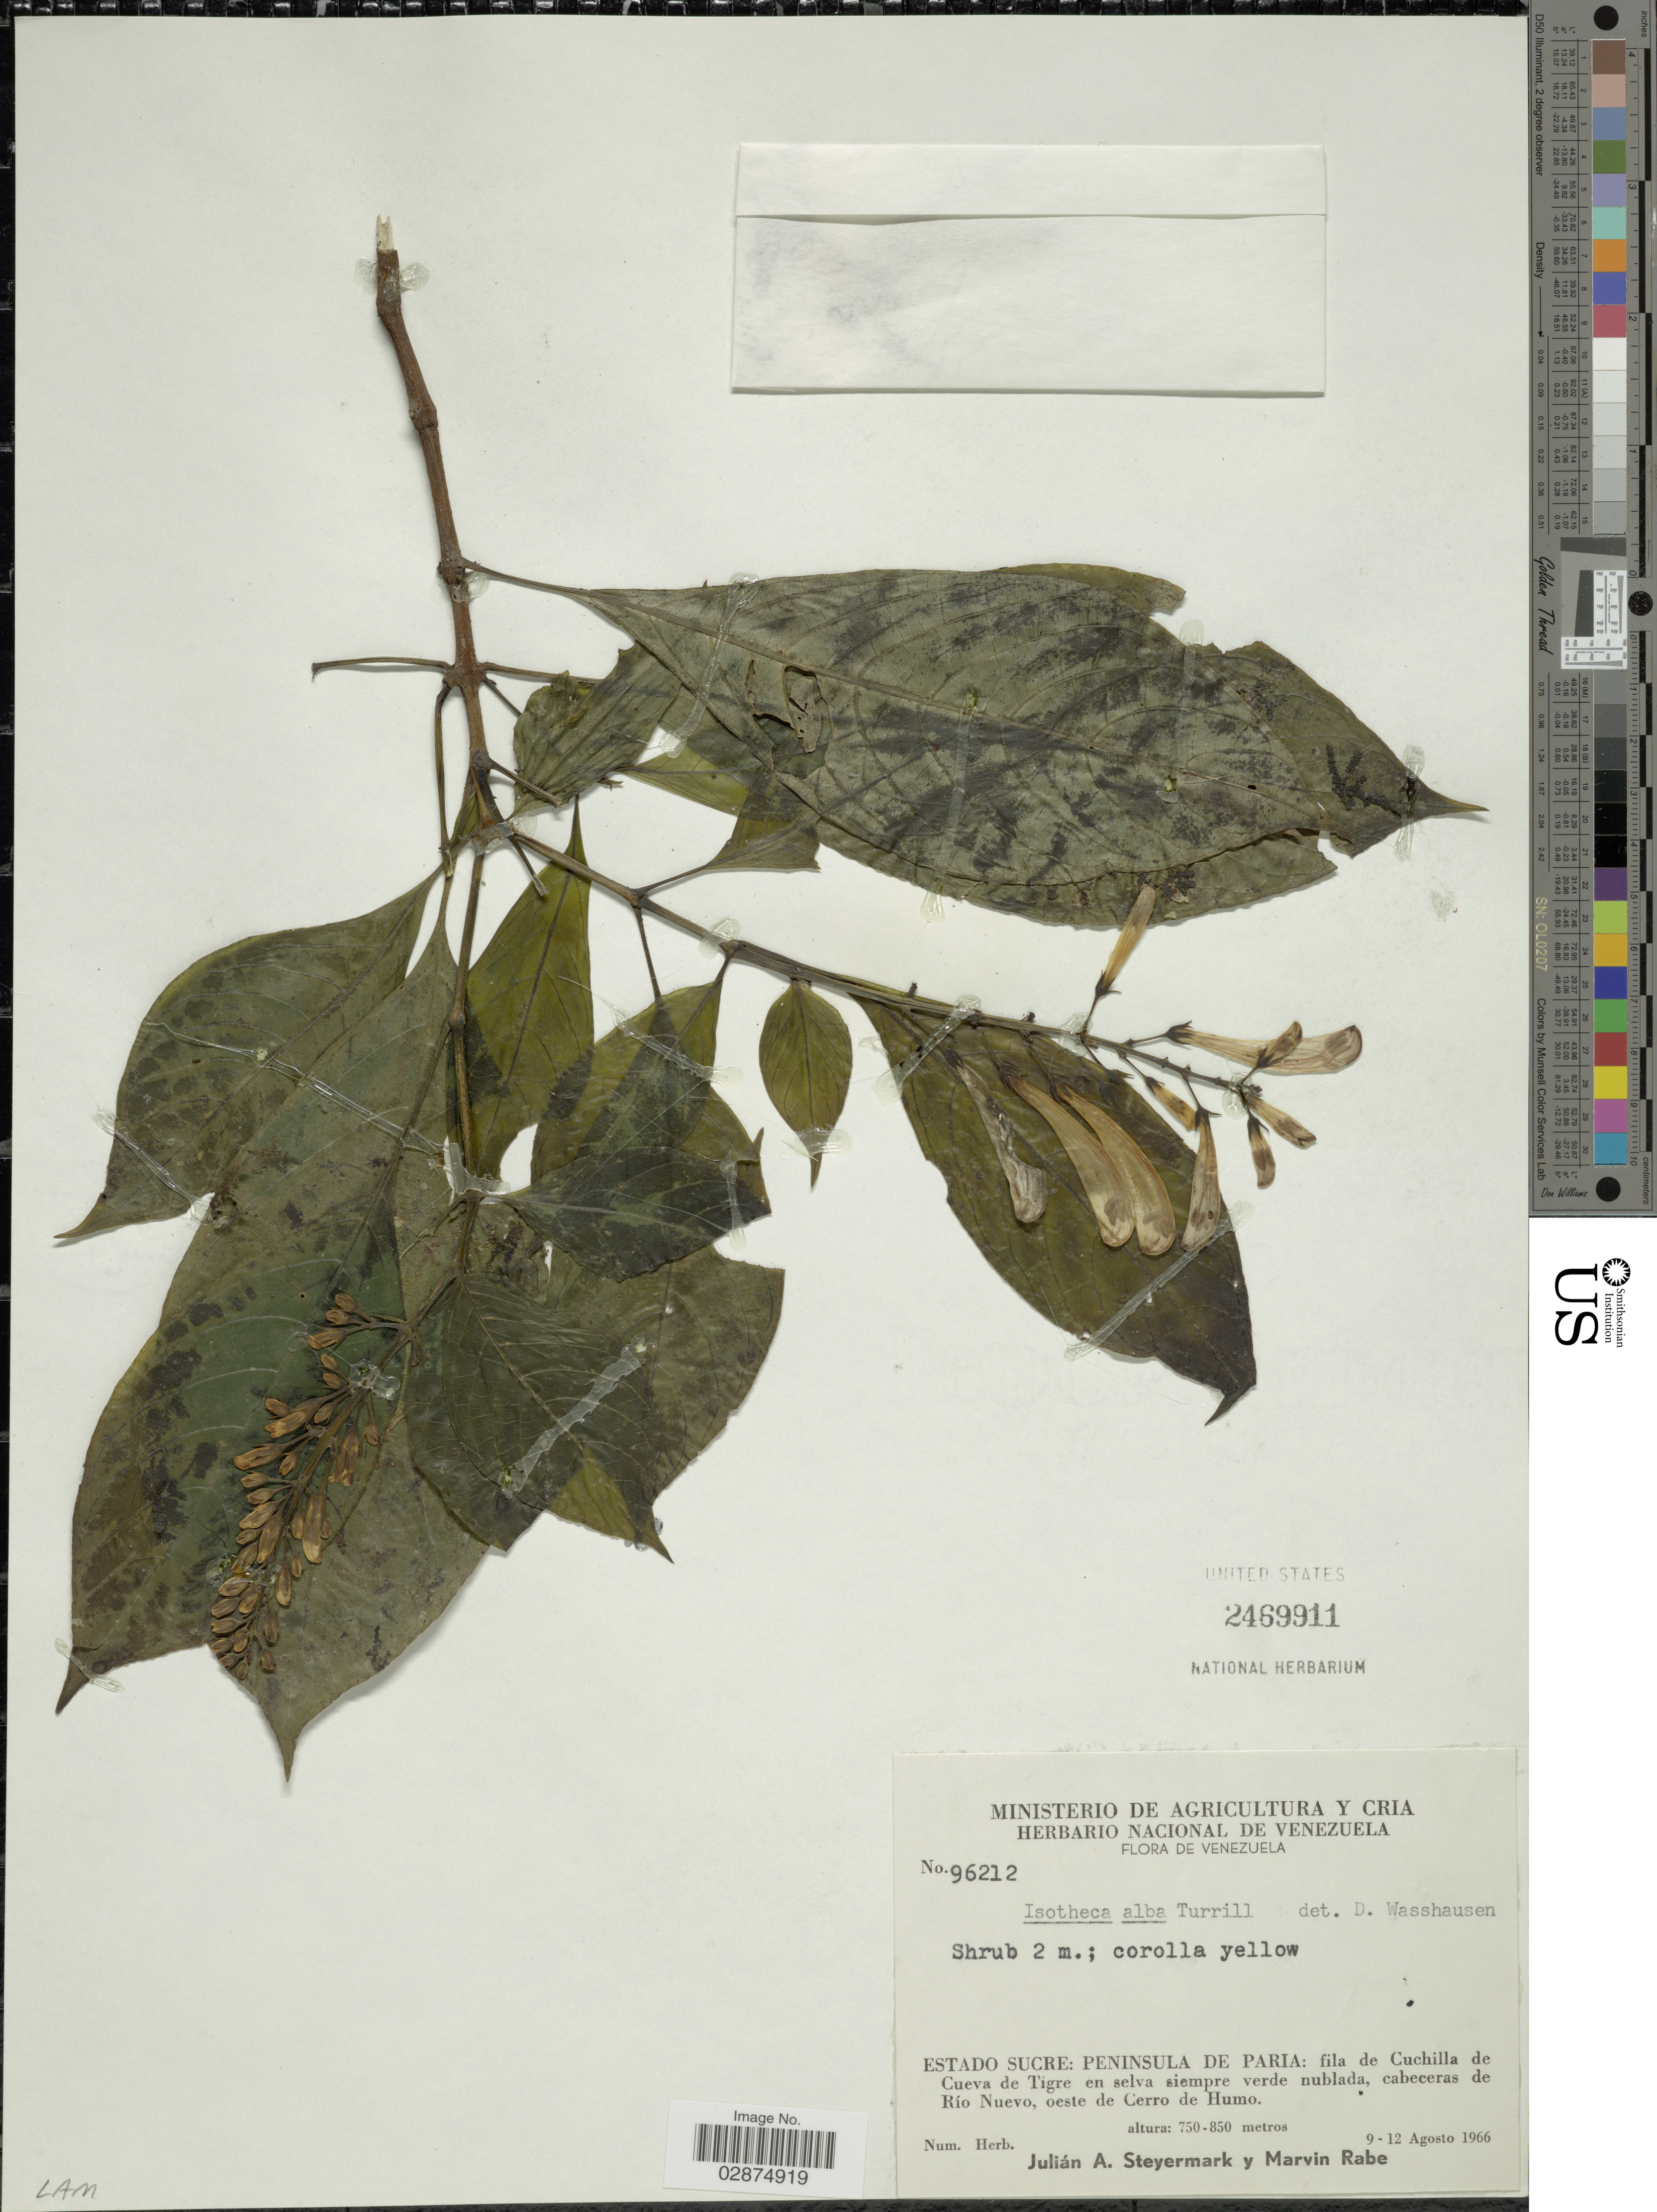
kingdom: Plantae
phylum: Tracheophyta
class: Magnoliopsida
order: Lamiales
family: Acanthaceae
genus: Isotheca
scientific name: Isotheca alba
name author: Turrill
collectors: J. Steyermark & M. Rabe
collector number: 96212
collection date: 1966-08-09/1966-08-12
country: Venezuela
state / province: Sucre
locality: Peninsula de Paria: fila de Cuchilla de Cueva de Tigre en selva siempre verde nublada, cabeceres de Río Nuevo, oeste de Cerro de Humo.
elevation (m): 750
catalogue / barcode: US 2469911